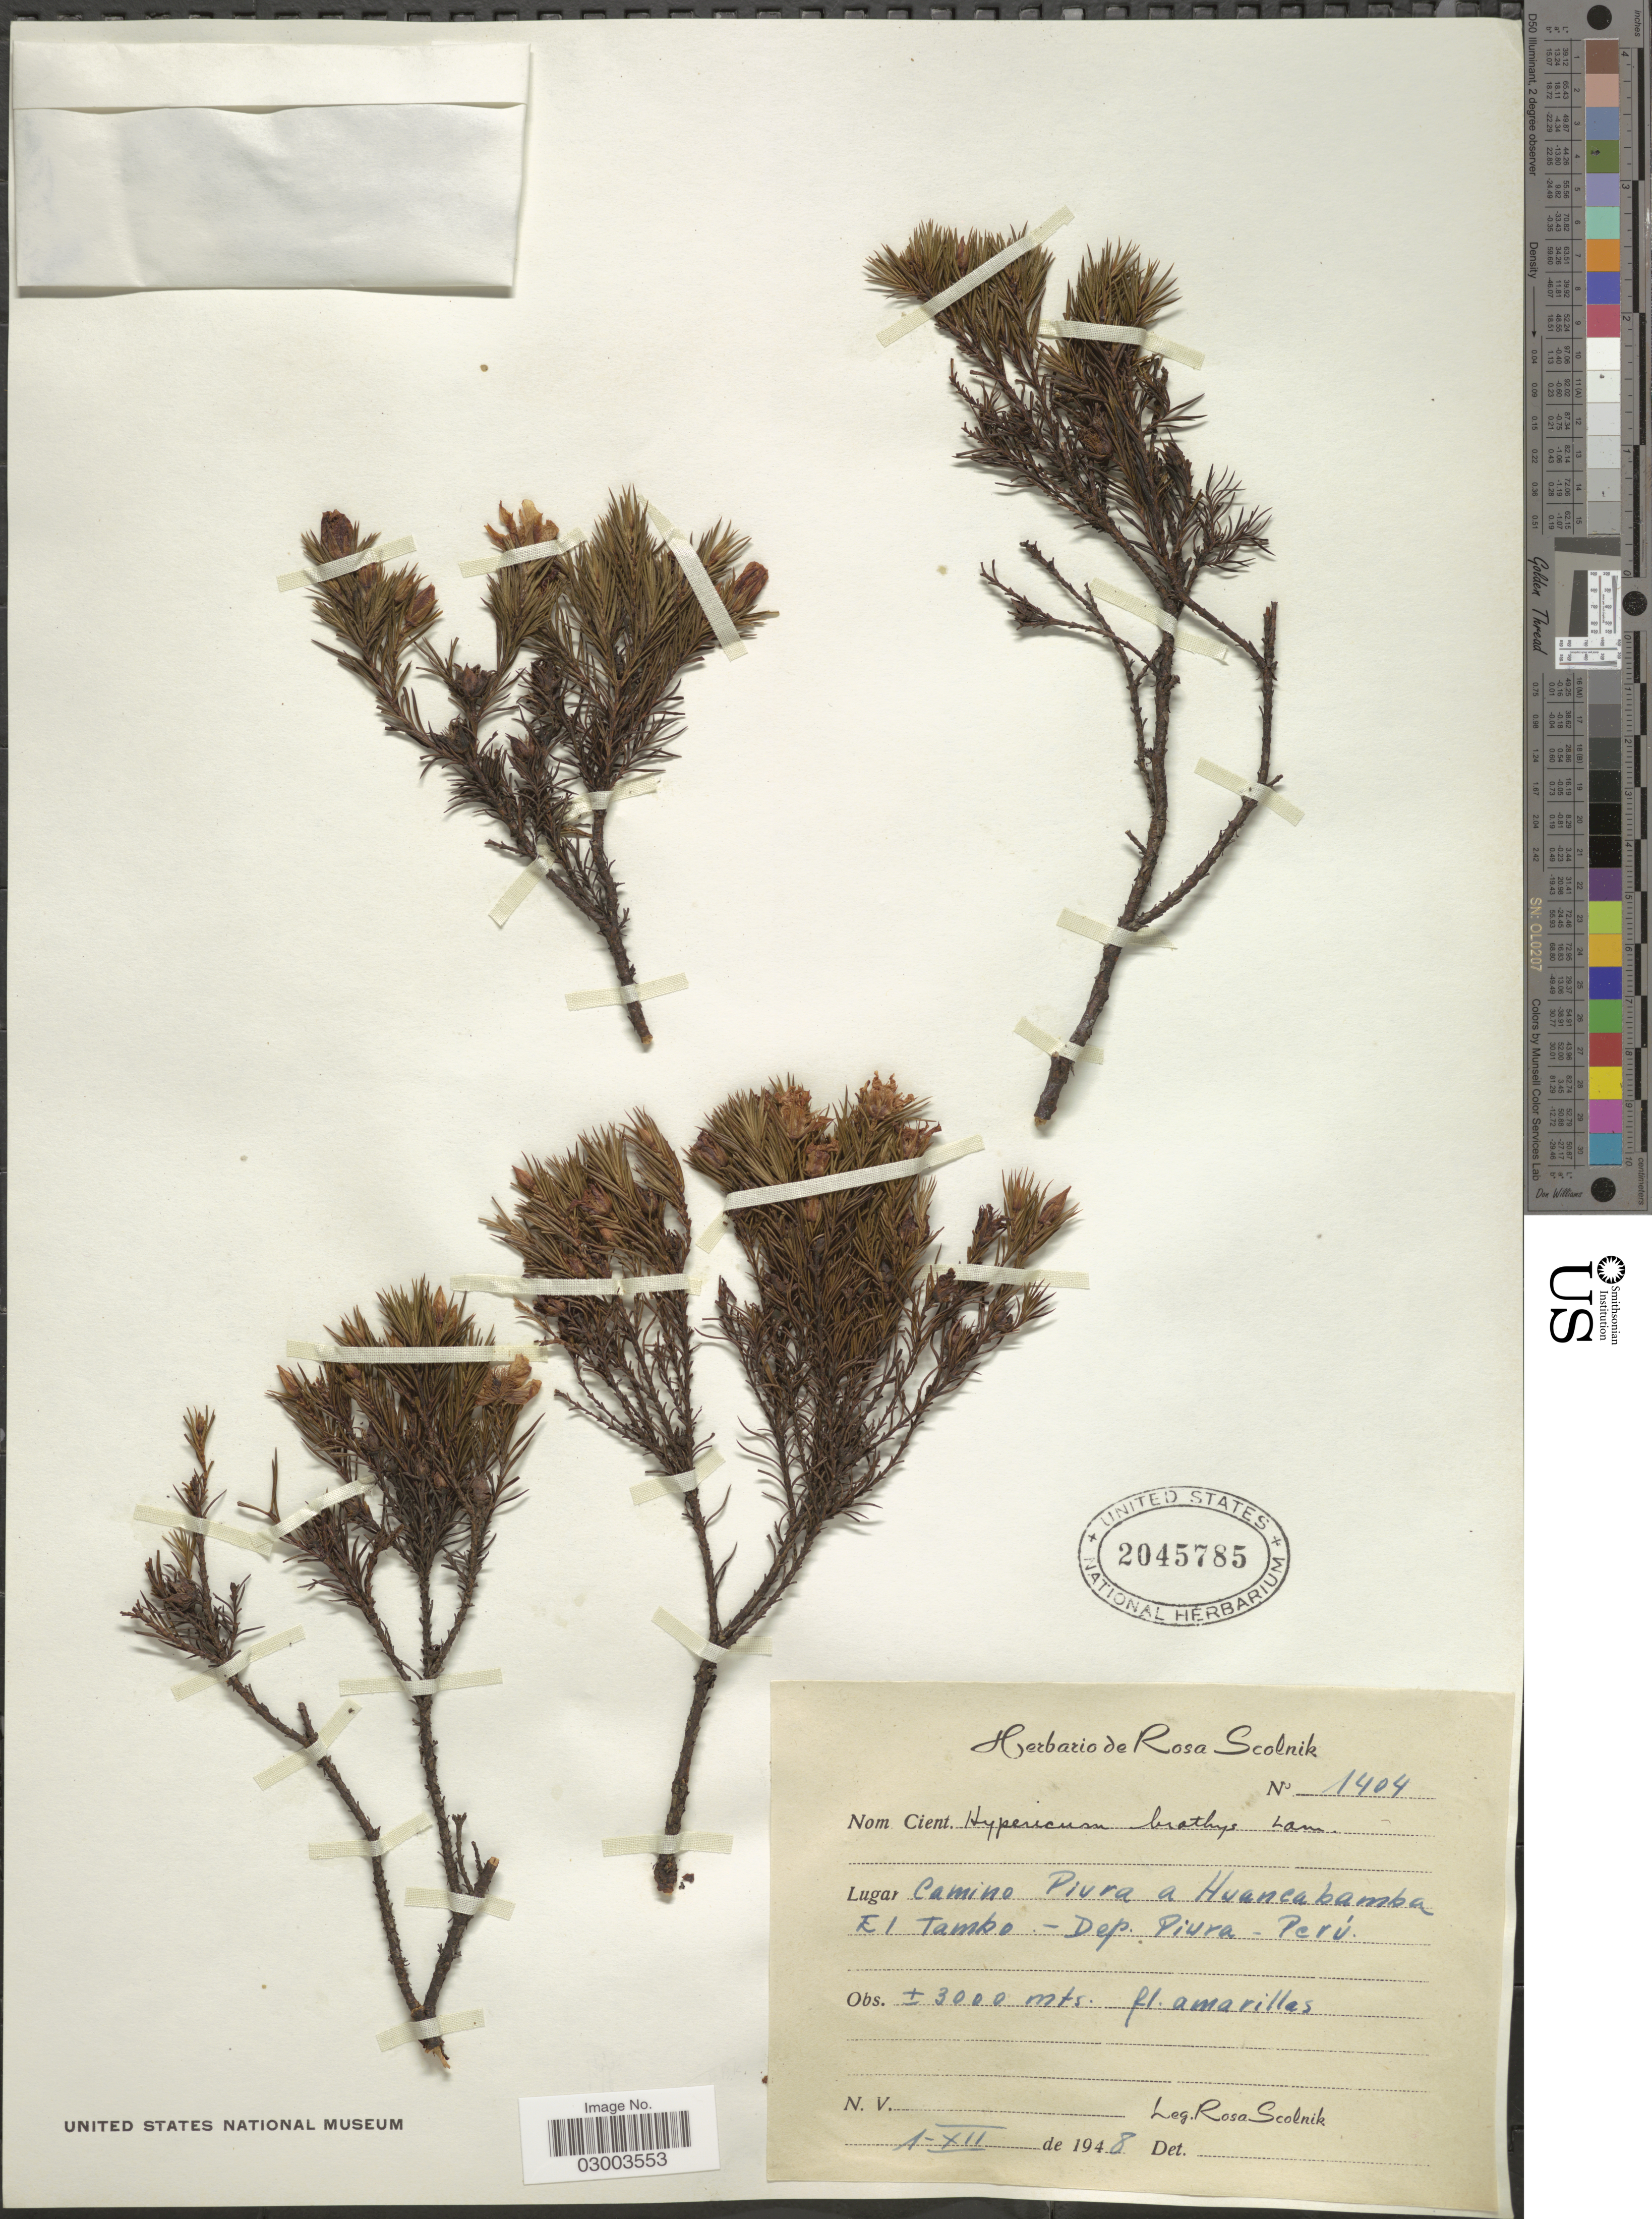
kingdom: Plantae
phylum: Tracheophyta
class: Magnoliopsida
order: Malpighiales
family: Hypericaceae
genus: Hypericum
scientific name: Hypericum aciculare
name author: Kunth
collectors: R. Scolnik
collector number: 1404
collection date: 1948-12-01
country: Peru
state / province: Piura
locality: Camino Piura a Huancabamba El Tambo - Dep. Piura.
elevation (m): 3000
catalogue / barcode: US 2045785